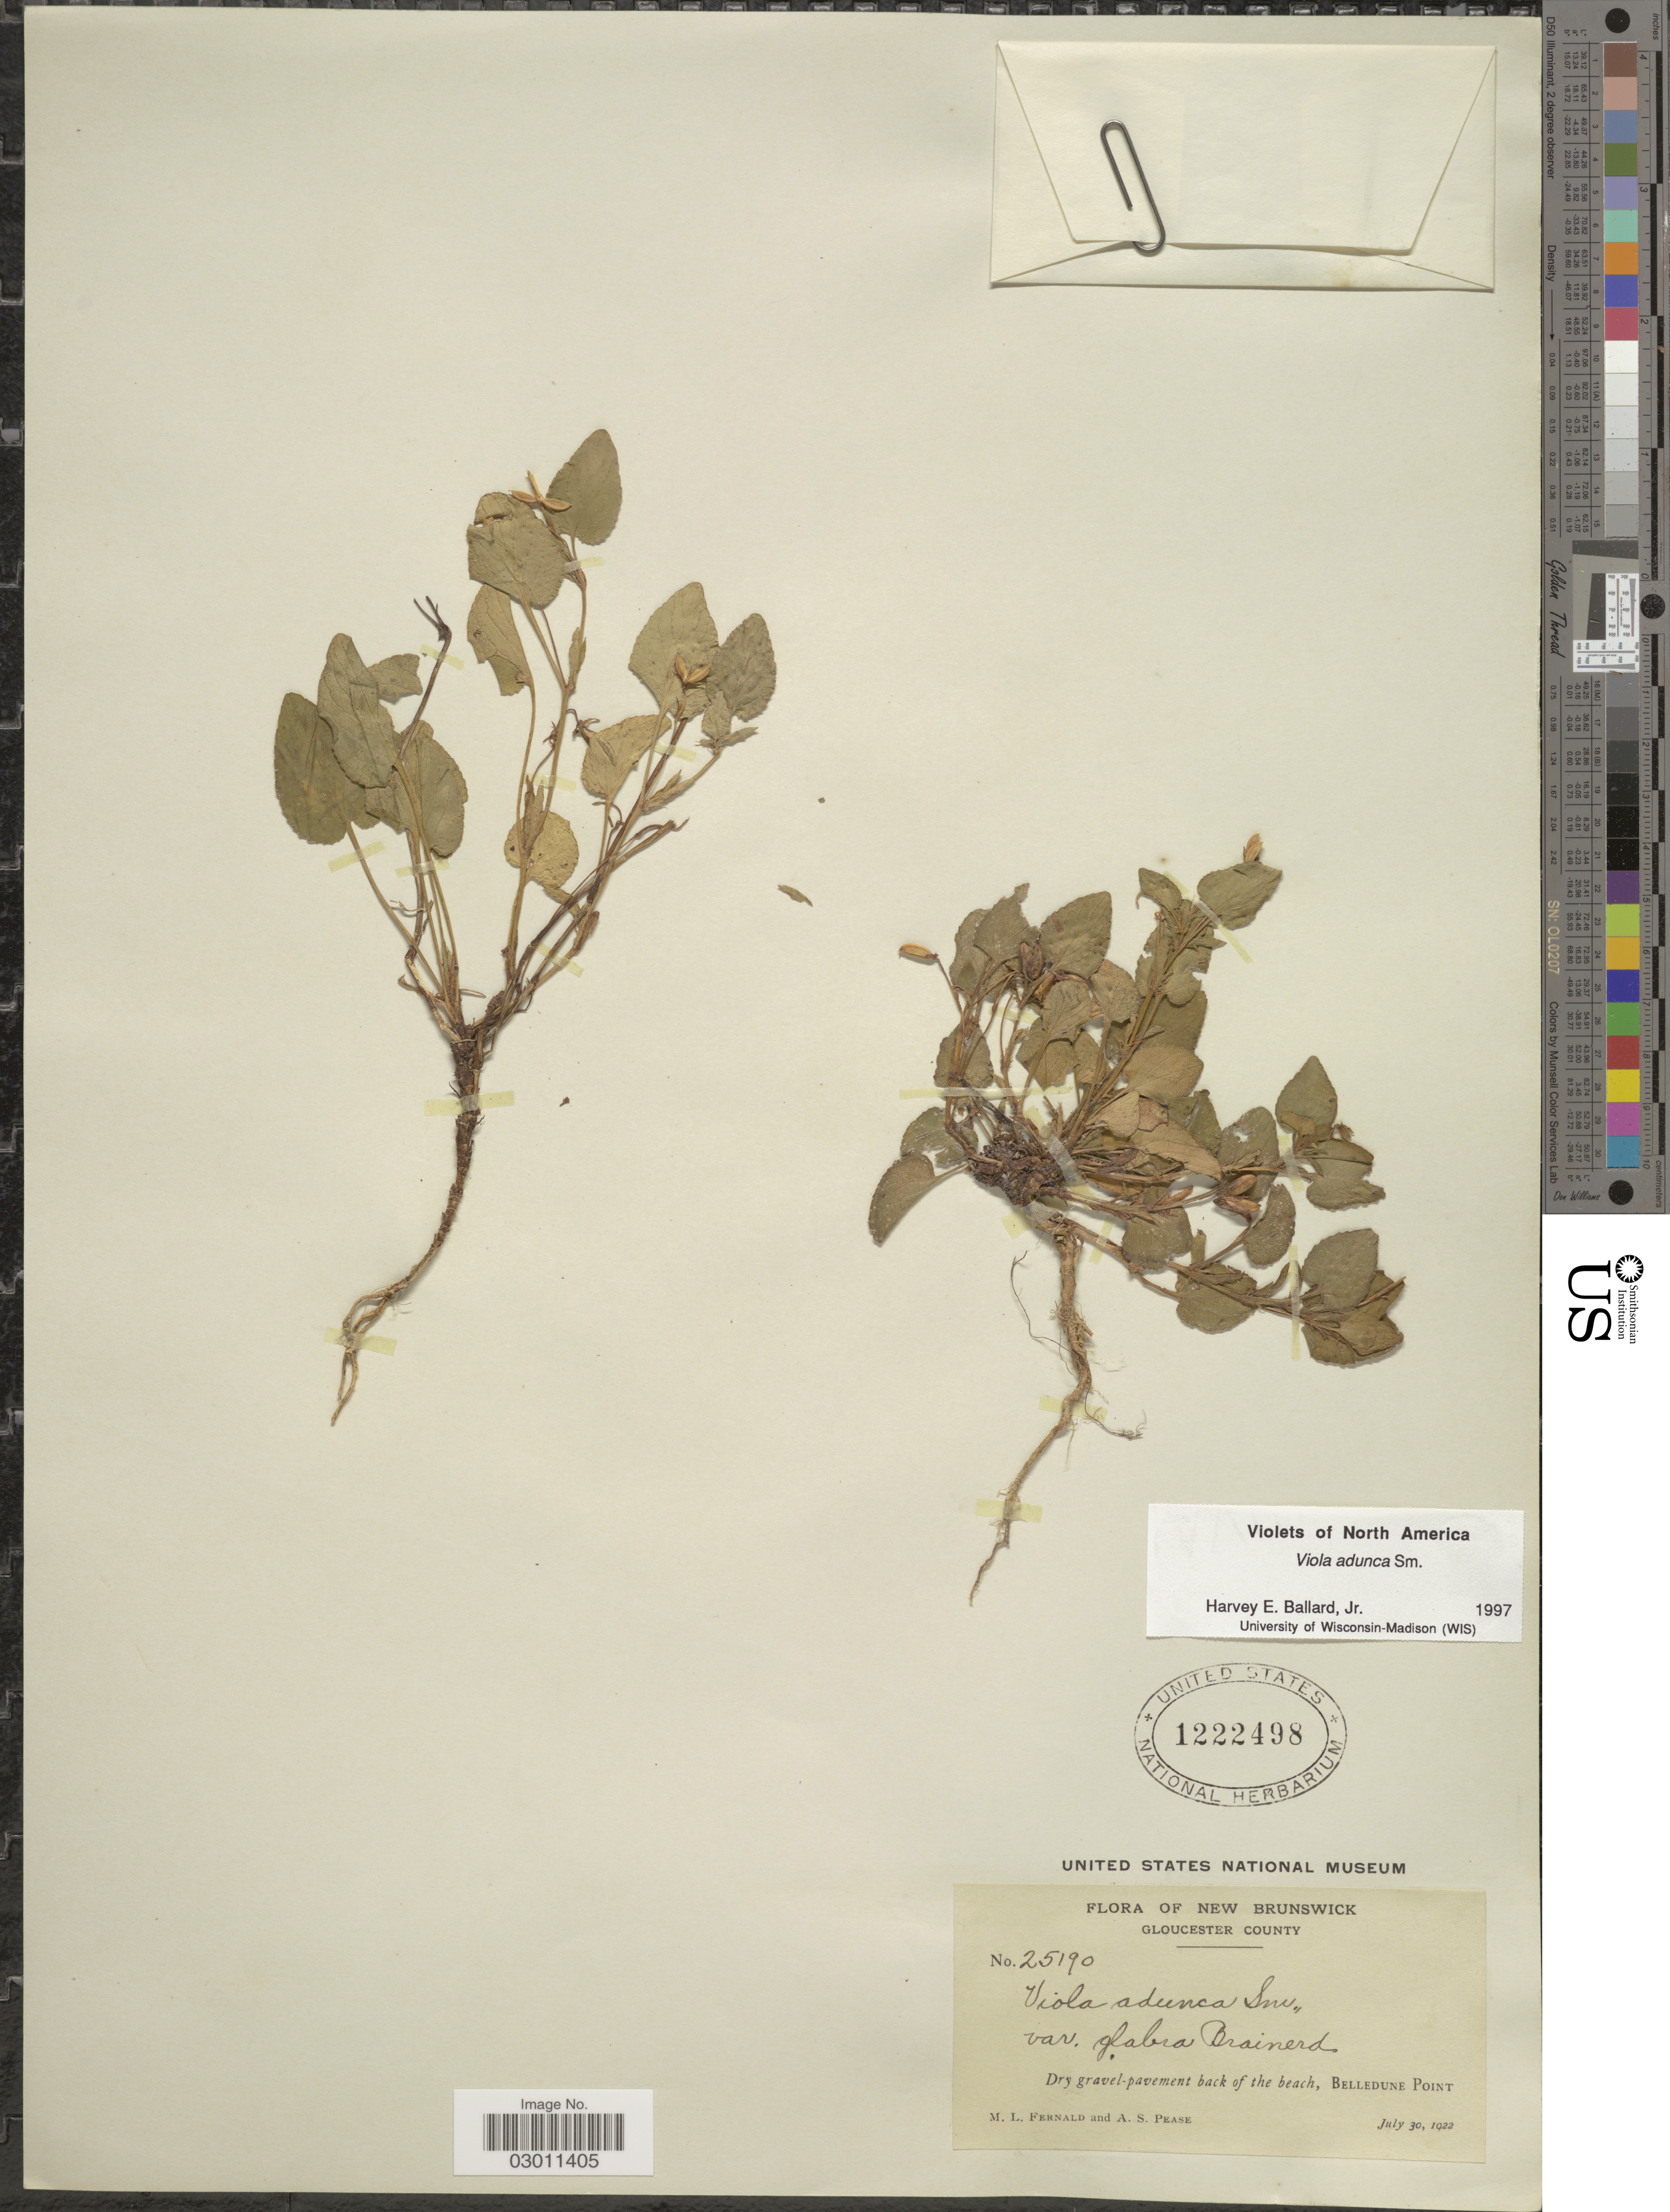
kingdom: Plantae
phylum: Tracheophyta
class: Magnoliopsida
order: Malpighiales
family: Violaceae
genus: Viola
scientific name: Viola adunca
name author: Sm.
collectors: M. L. Fernald & A. S. Pease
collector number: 25190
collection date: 1922-07-30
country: Canada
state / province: New Brunswick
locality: Gloucester County, Dry gravel-pavement back of the beach, Belledune Point.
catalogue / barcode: US 1222498